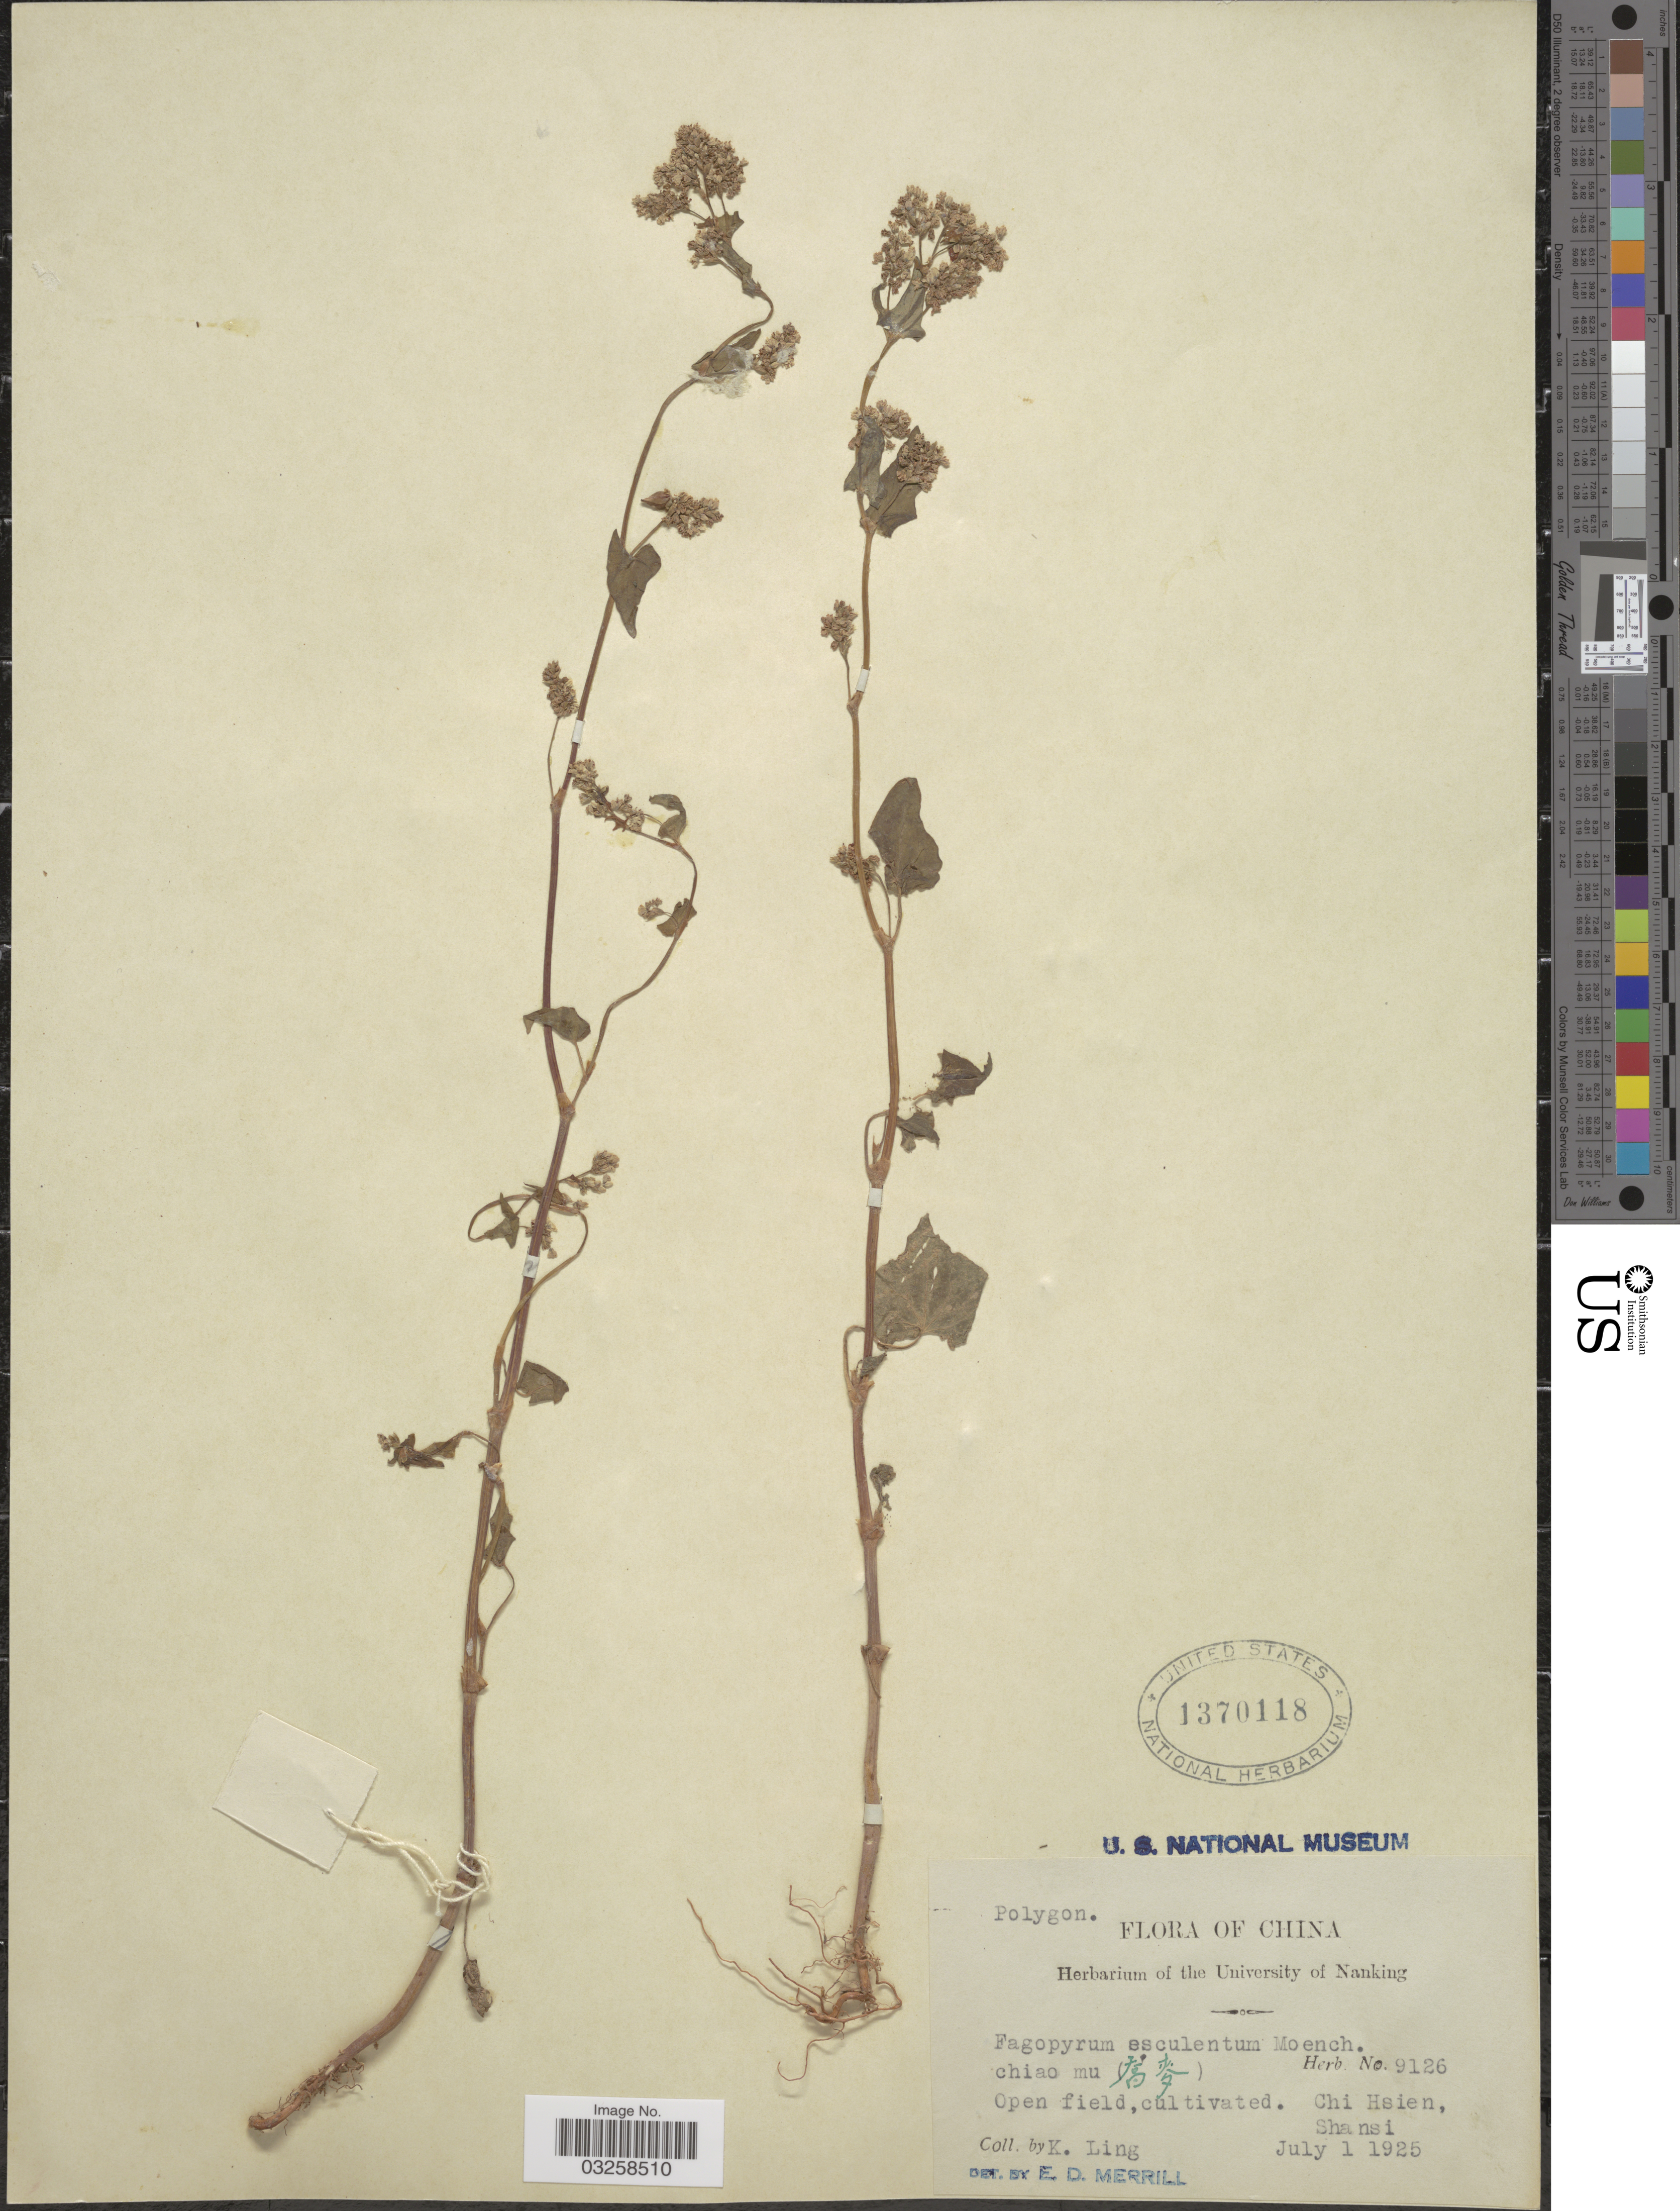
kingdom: Plantae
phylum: Tracheophyta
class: Magnoliopsida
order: Caryophyllales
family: Polygonaceae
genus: Polygonum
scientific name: Polygonum fagopyrum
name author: L.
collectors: K. Ling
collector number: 9126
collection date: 1925-07-01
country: China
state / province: Shanxi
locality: Chi Hsien, Shansi.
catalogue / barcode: US 1370118